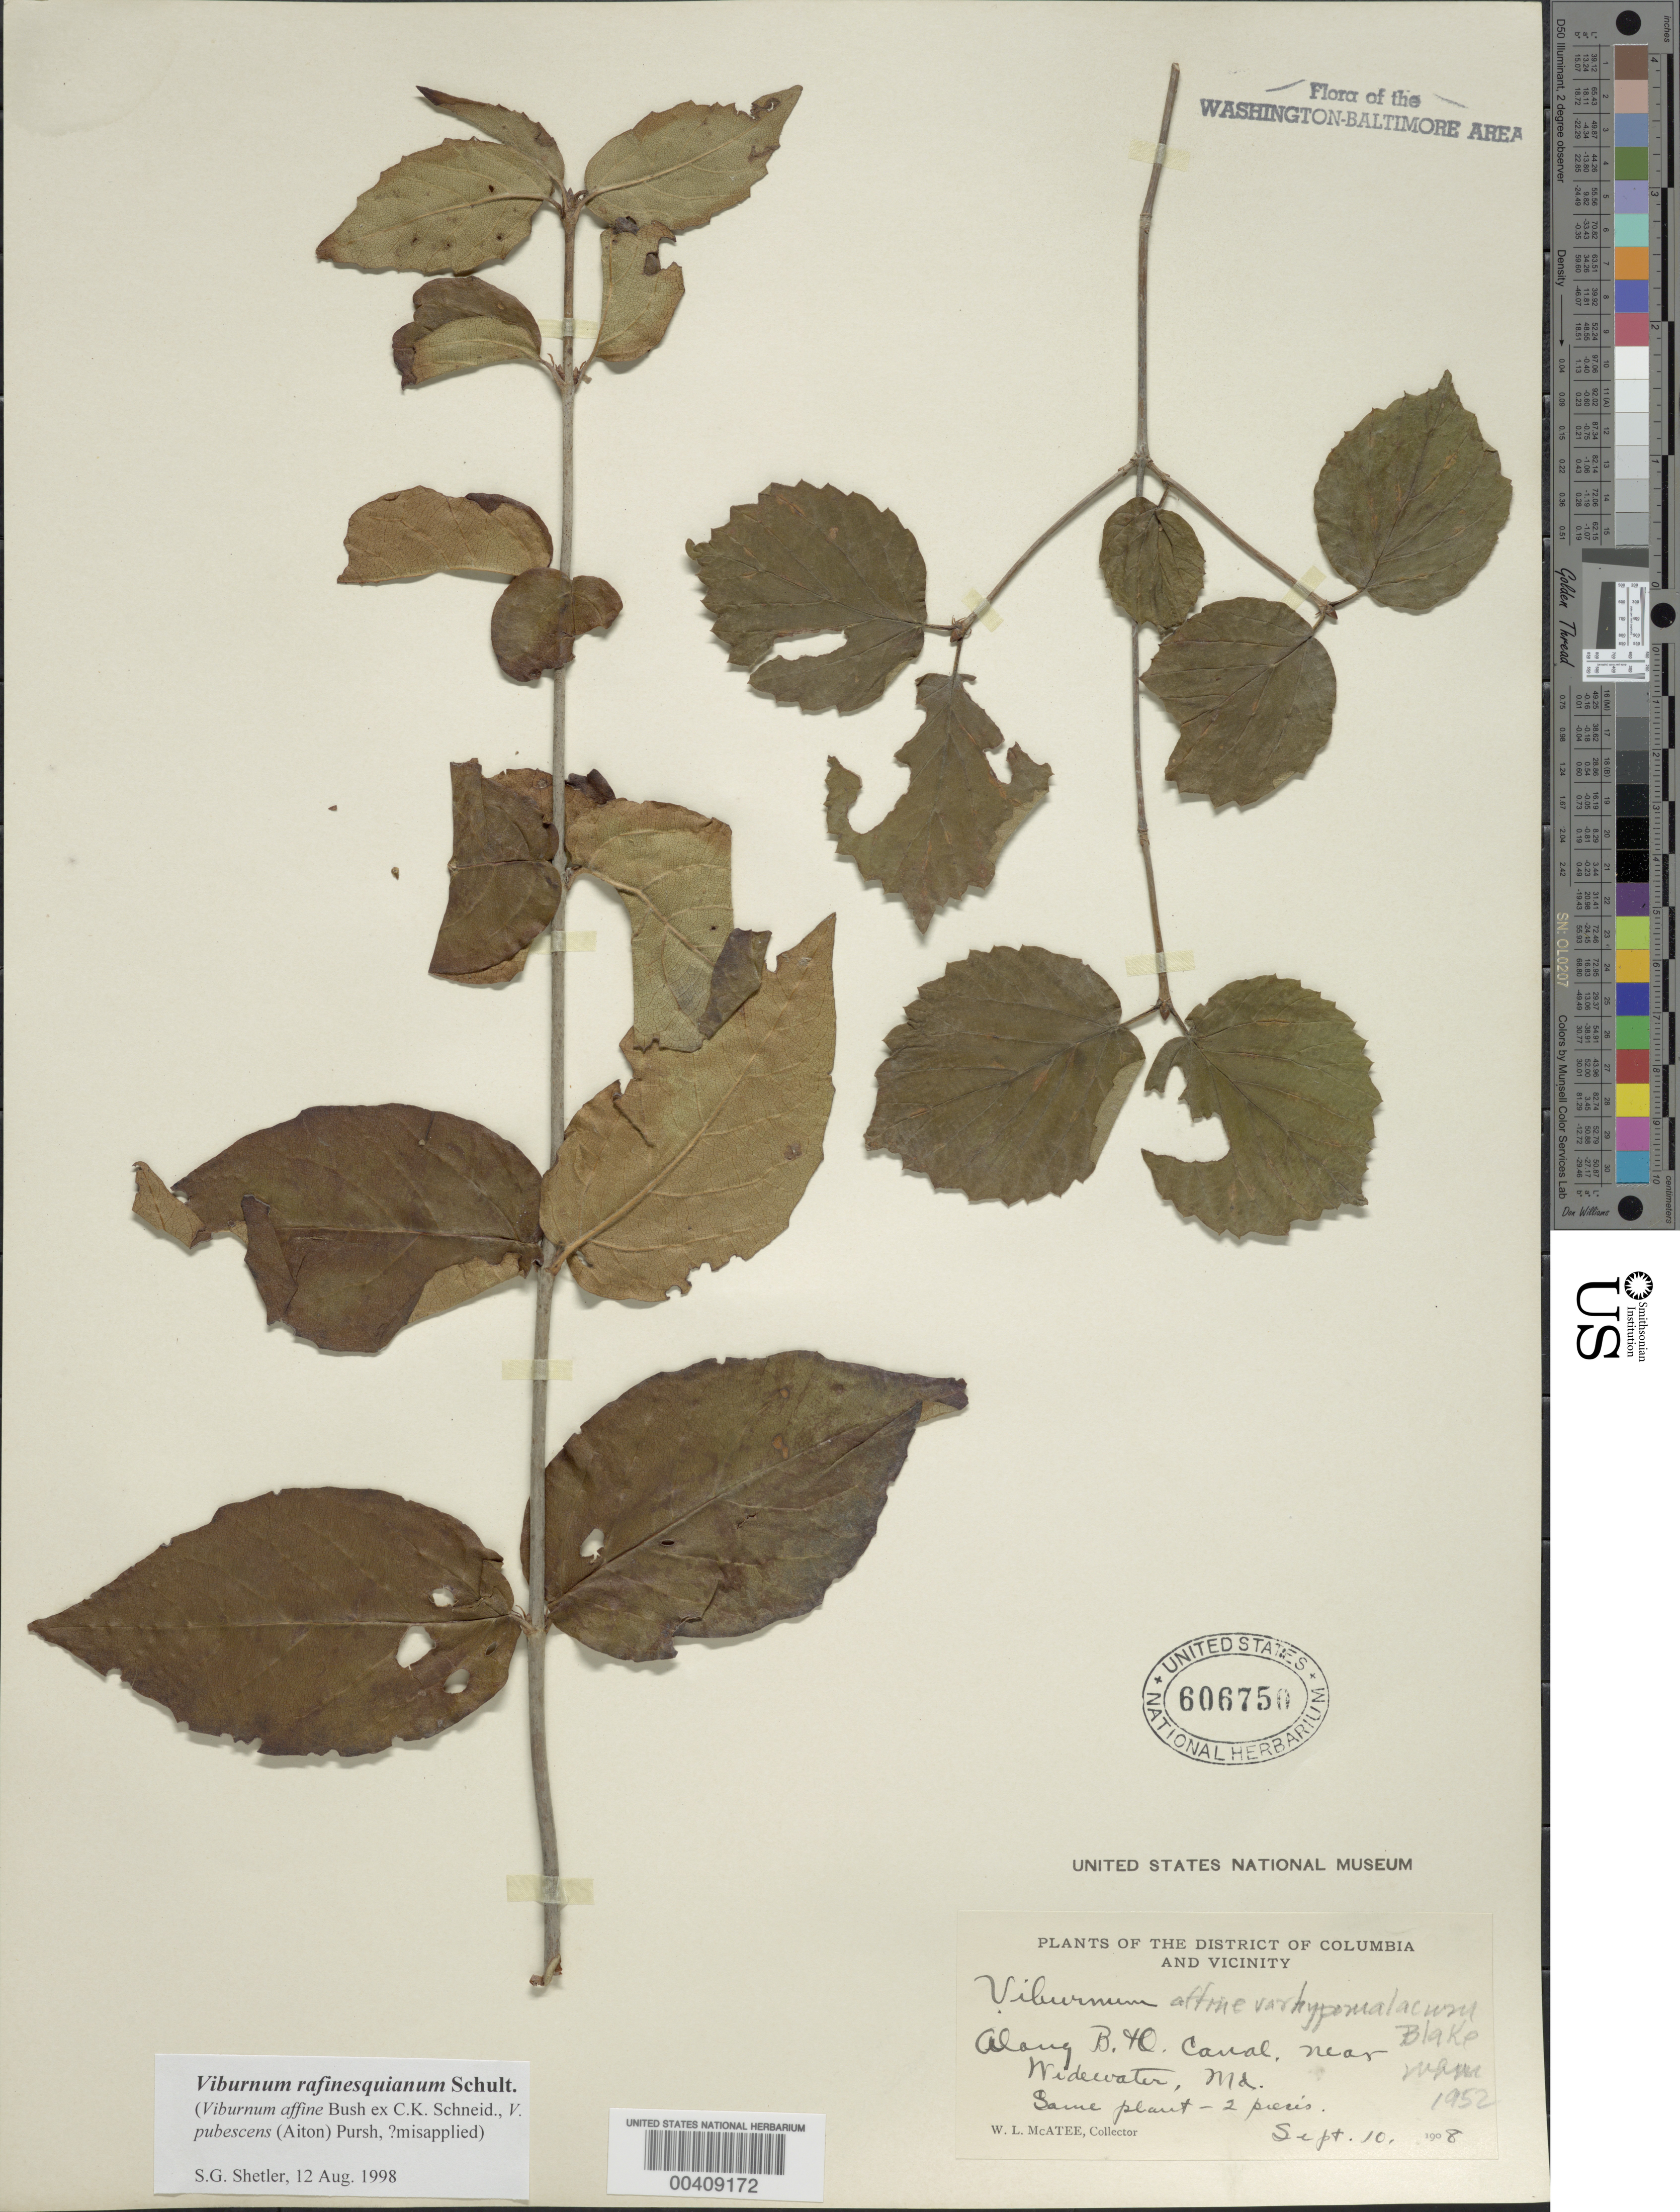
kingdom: Plantae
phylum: Tracheophyta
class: Magnoliopsida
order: Dipsacales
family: Viburnaceae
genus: Viburnum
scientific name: Viburnum rafinesqueanum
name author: Schult.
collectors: W. McAtee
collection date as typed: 10 Sep 1908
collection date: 1908-09-10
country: United States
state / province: Maryland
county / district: Montgomery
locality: Widewater, C. & O. Canal C. & O. Canal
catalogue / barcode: US 606750